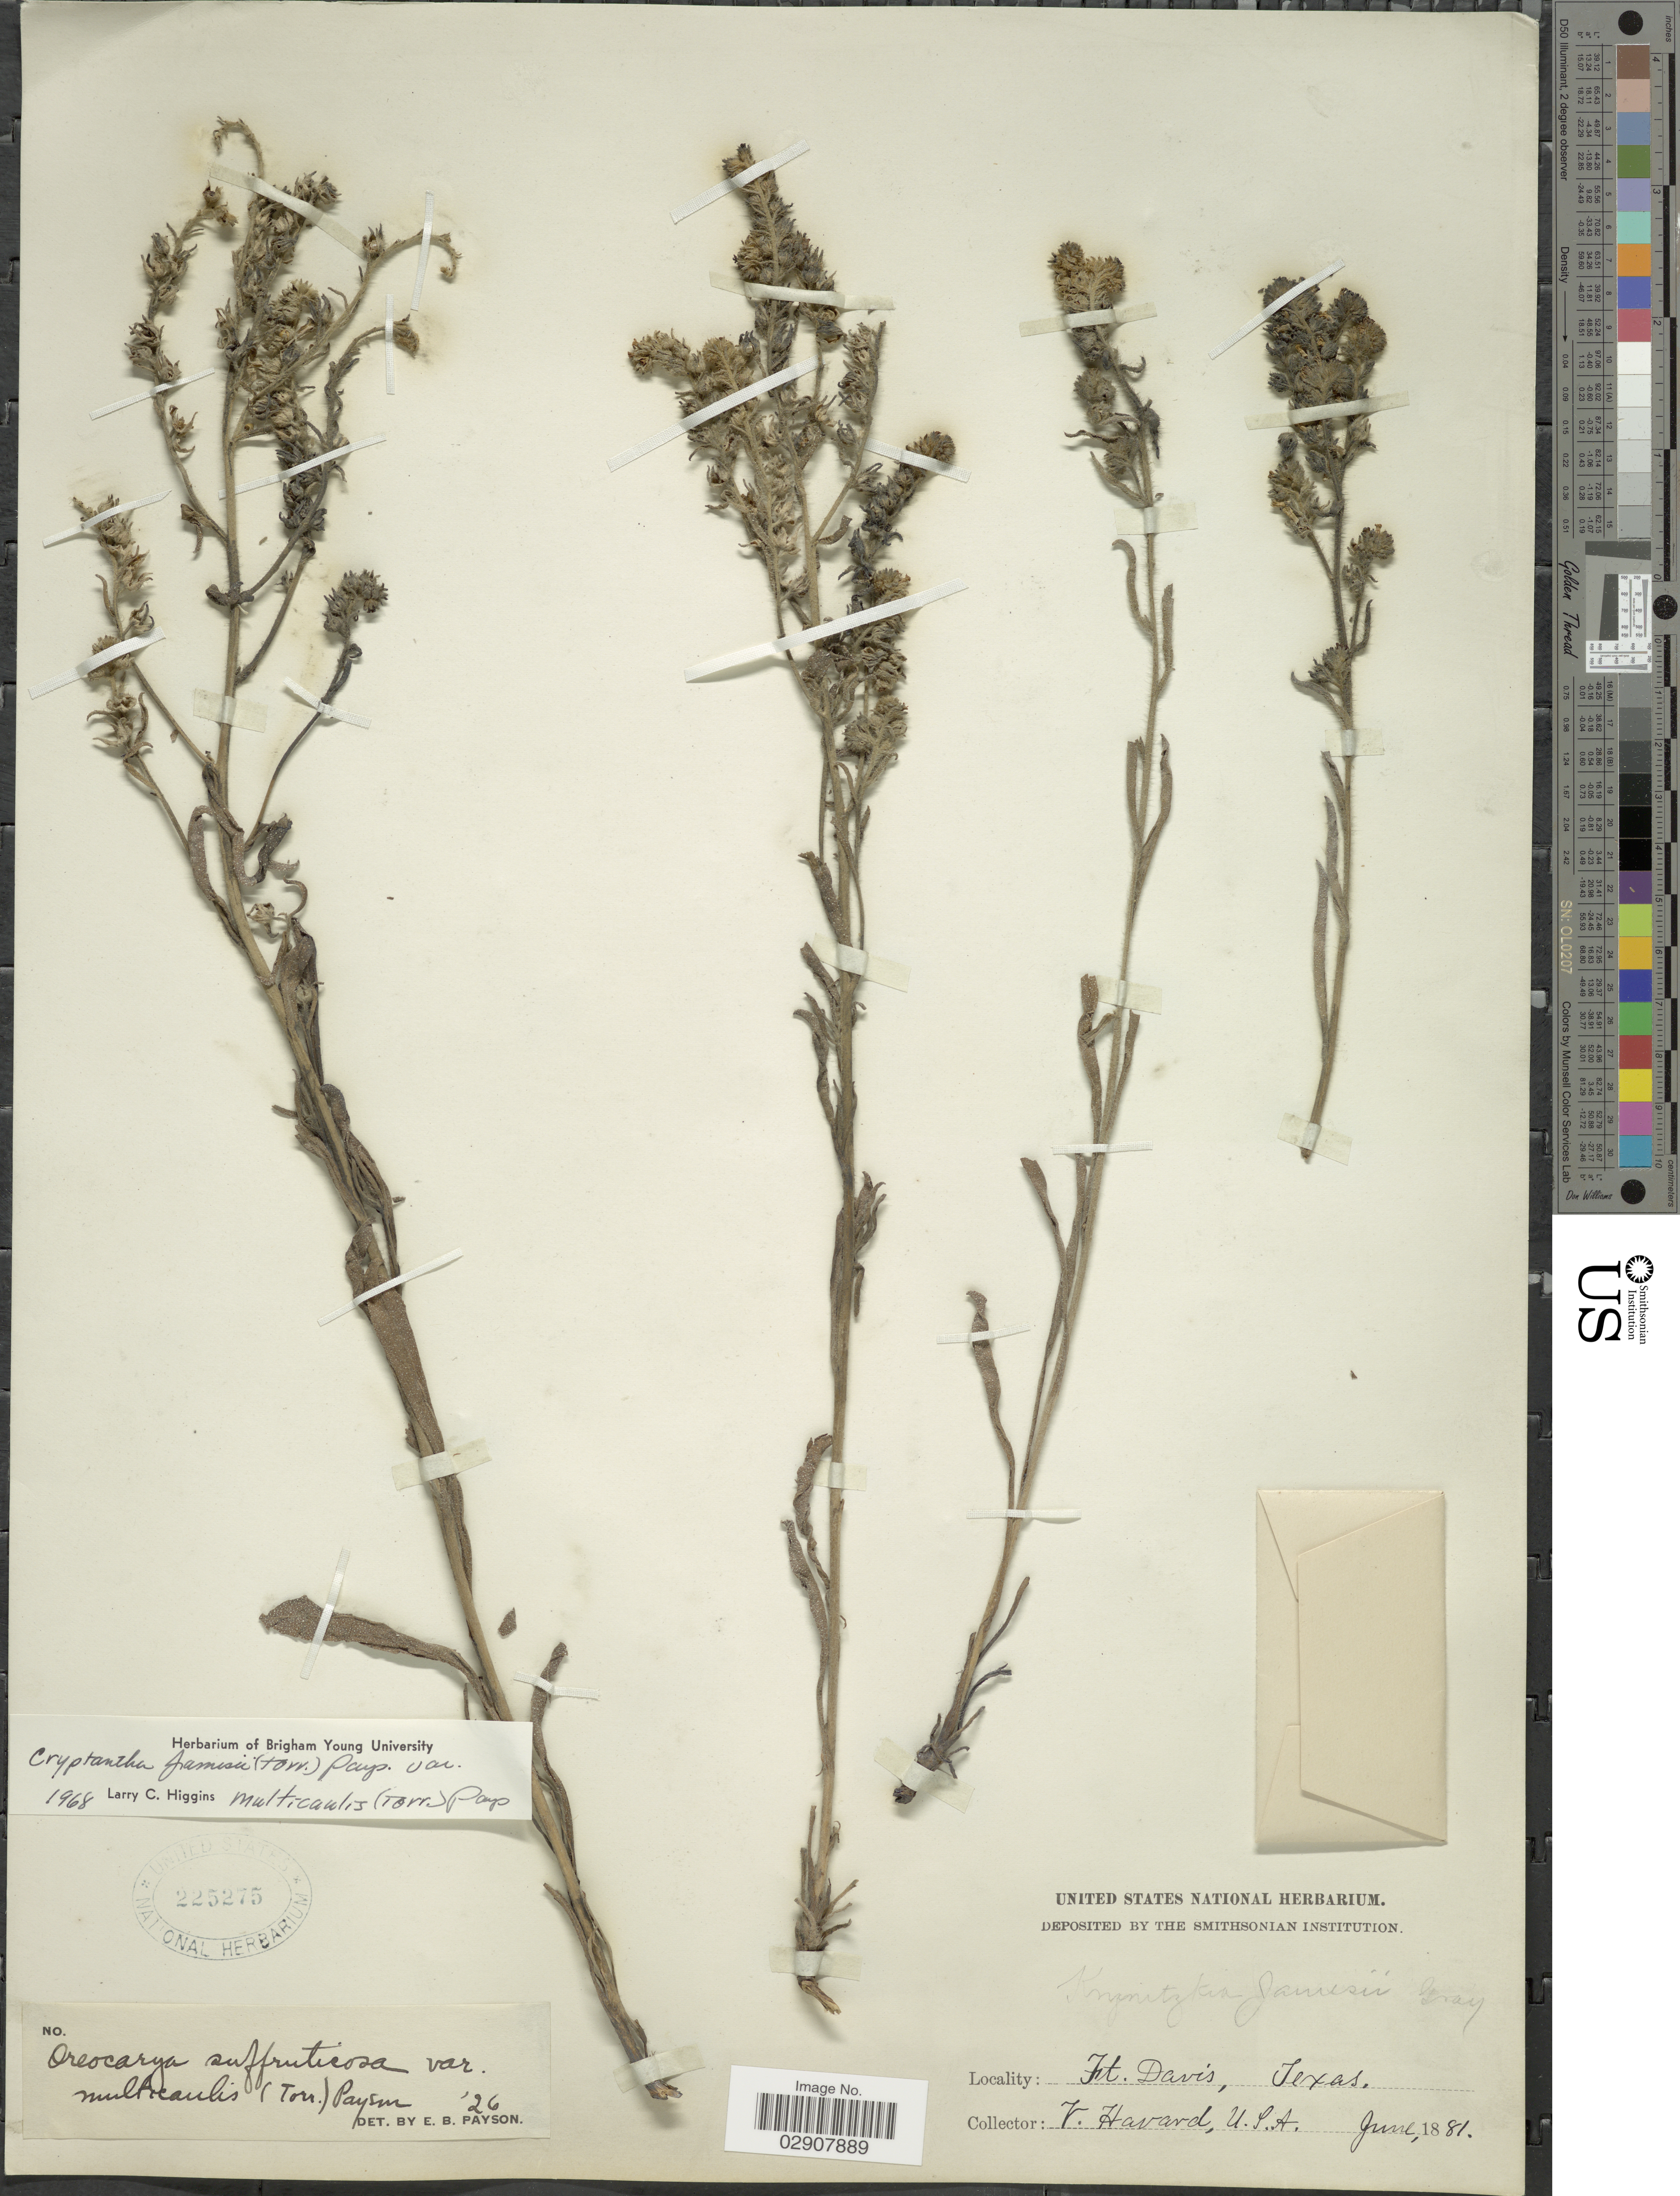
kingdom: Plantae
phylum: Tracheophyta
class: Magnoliopsida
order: Boraginales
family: Boraginaceae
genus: Cryptantha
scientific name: Cryptantha jamesii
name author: (Torr.) Payson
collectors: V. Havard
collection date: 1881-06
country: United States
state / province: Texas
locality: Ft. Davis, Texas.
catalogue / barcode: US 225275